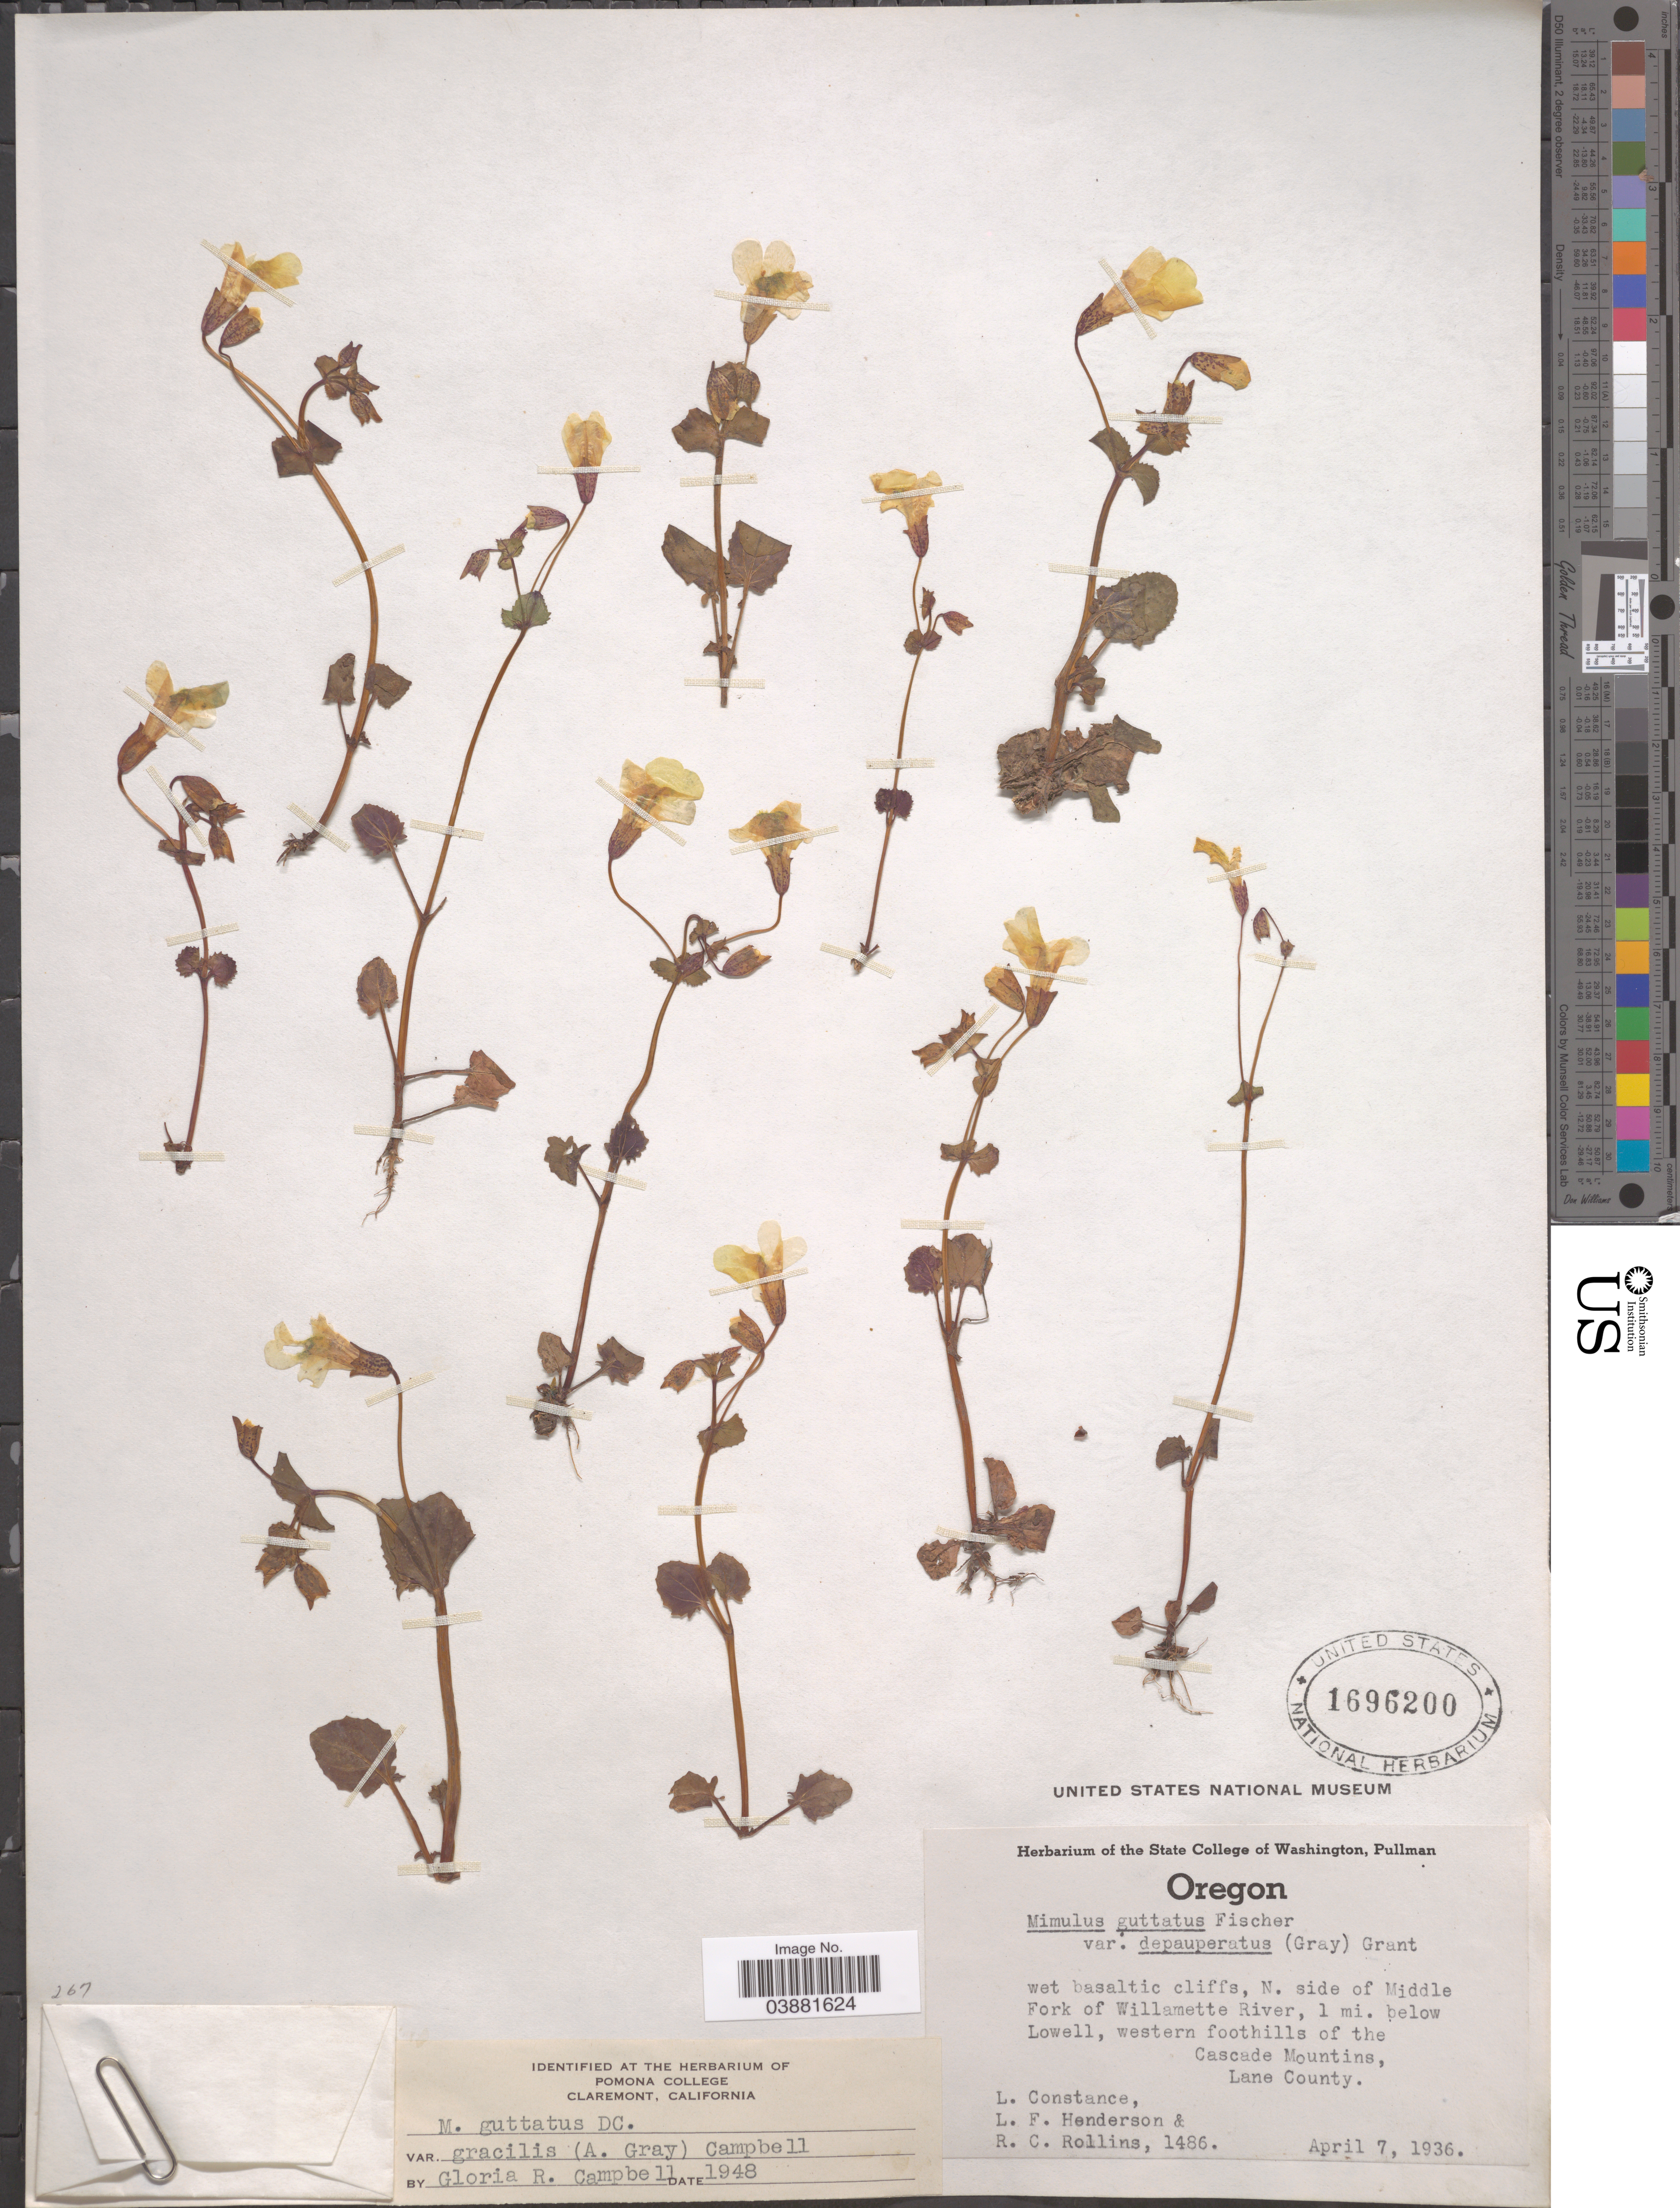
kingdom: Plantae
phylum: Tracheophyta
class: Magnoliopsida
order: Lamiales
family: Phrymaceae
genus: Mimulus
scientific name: Mimulus guttatus var. gracilis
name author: (A. Gray) G.R. Campb.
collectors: L. Constance, L. Henderson & R. C. Rollins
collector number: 1486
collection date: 1936-04-07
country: United States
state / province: Oregon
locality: N. side of Middle Fork of Willamette River, 1 mi. below Lowell, western foothills of the Cascade Mountains, Lane County.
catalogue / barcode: US 1696200